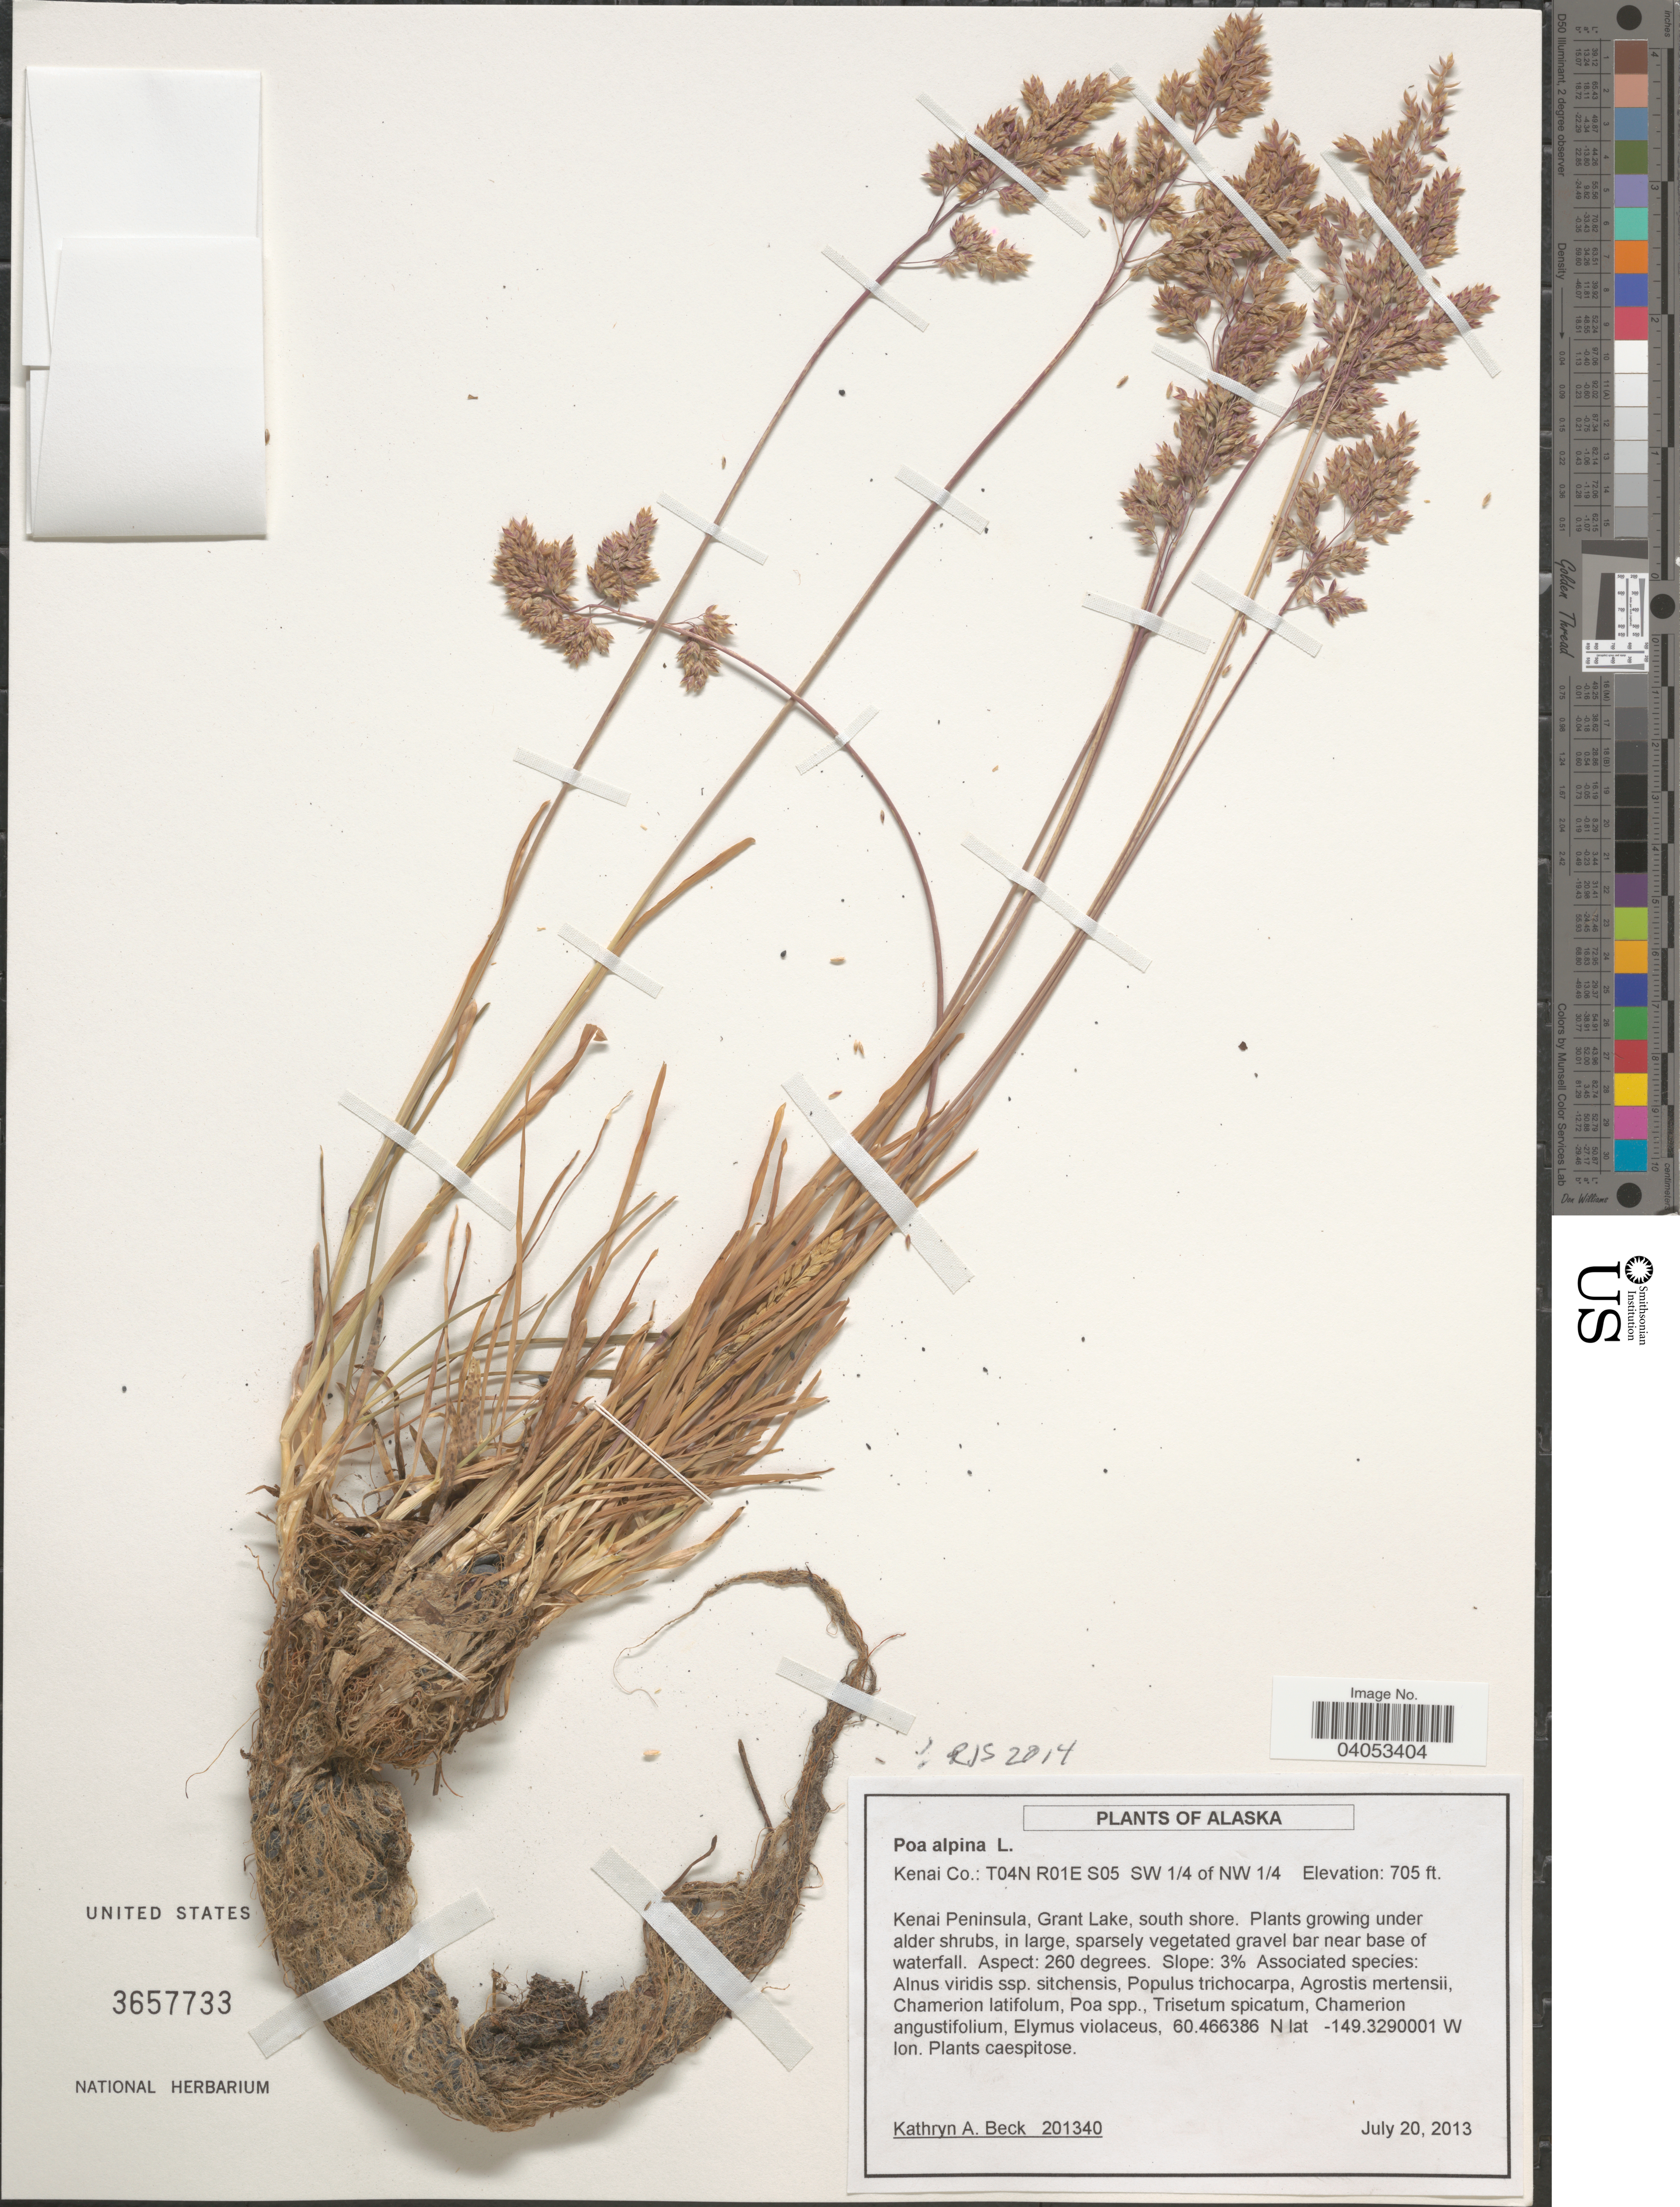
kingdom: Plantae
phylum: Tracheophyta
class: Liliopsida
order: Poales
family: Poaceae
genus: Poa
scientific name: Poa alpina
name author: L.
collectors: K. Beck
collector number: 201340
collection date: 2013-07-20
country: United States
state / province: Alaska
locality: Kenai Co.: T04N R01E S05 SW 1/4 of NW 1/4. Kenai Peninsula, Grant Lake, south shore.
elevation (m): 215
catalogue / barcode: US 3657733